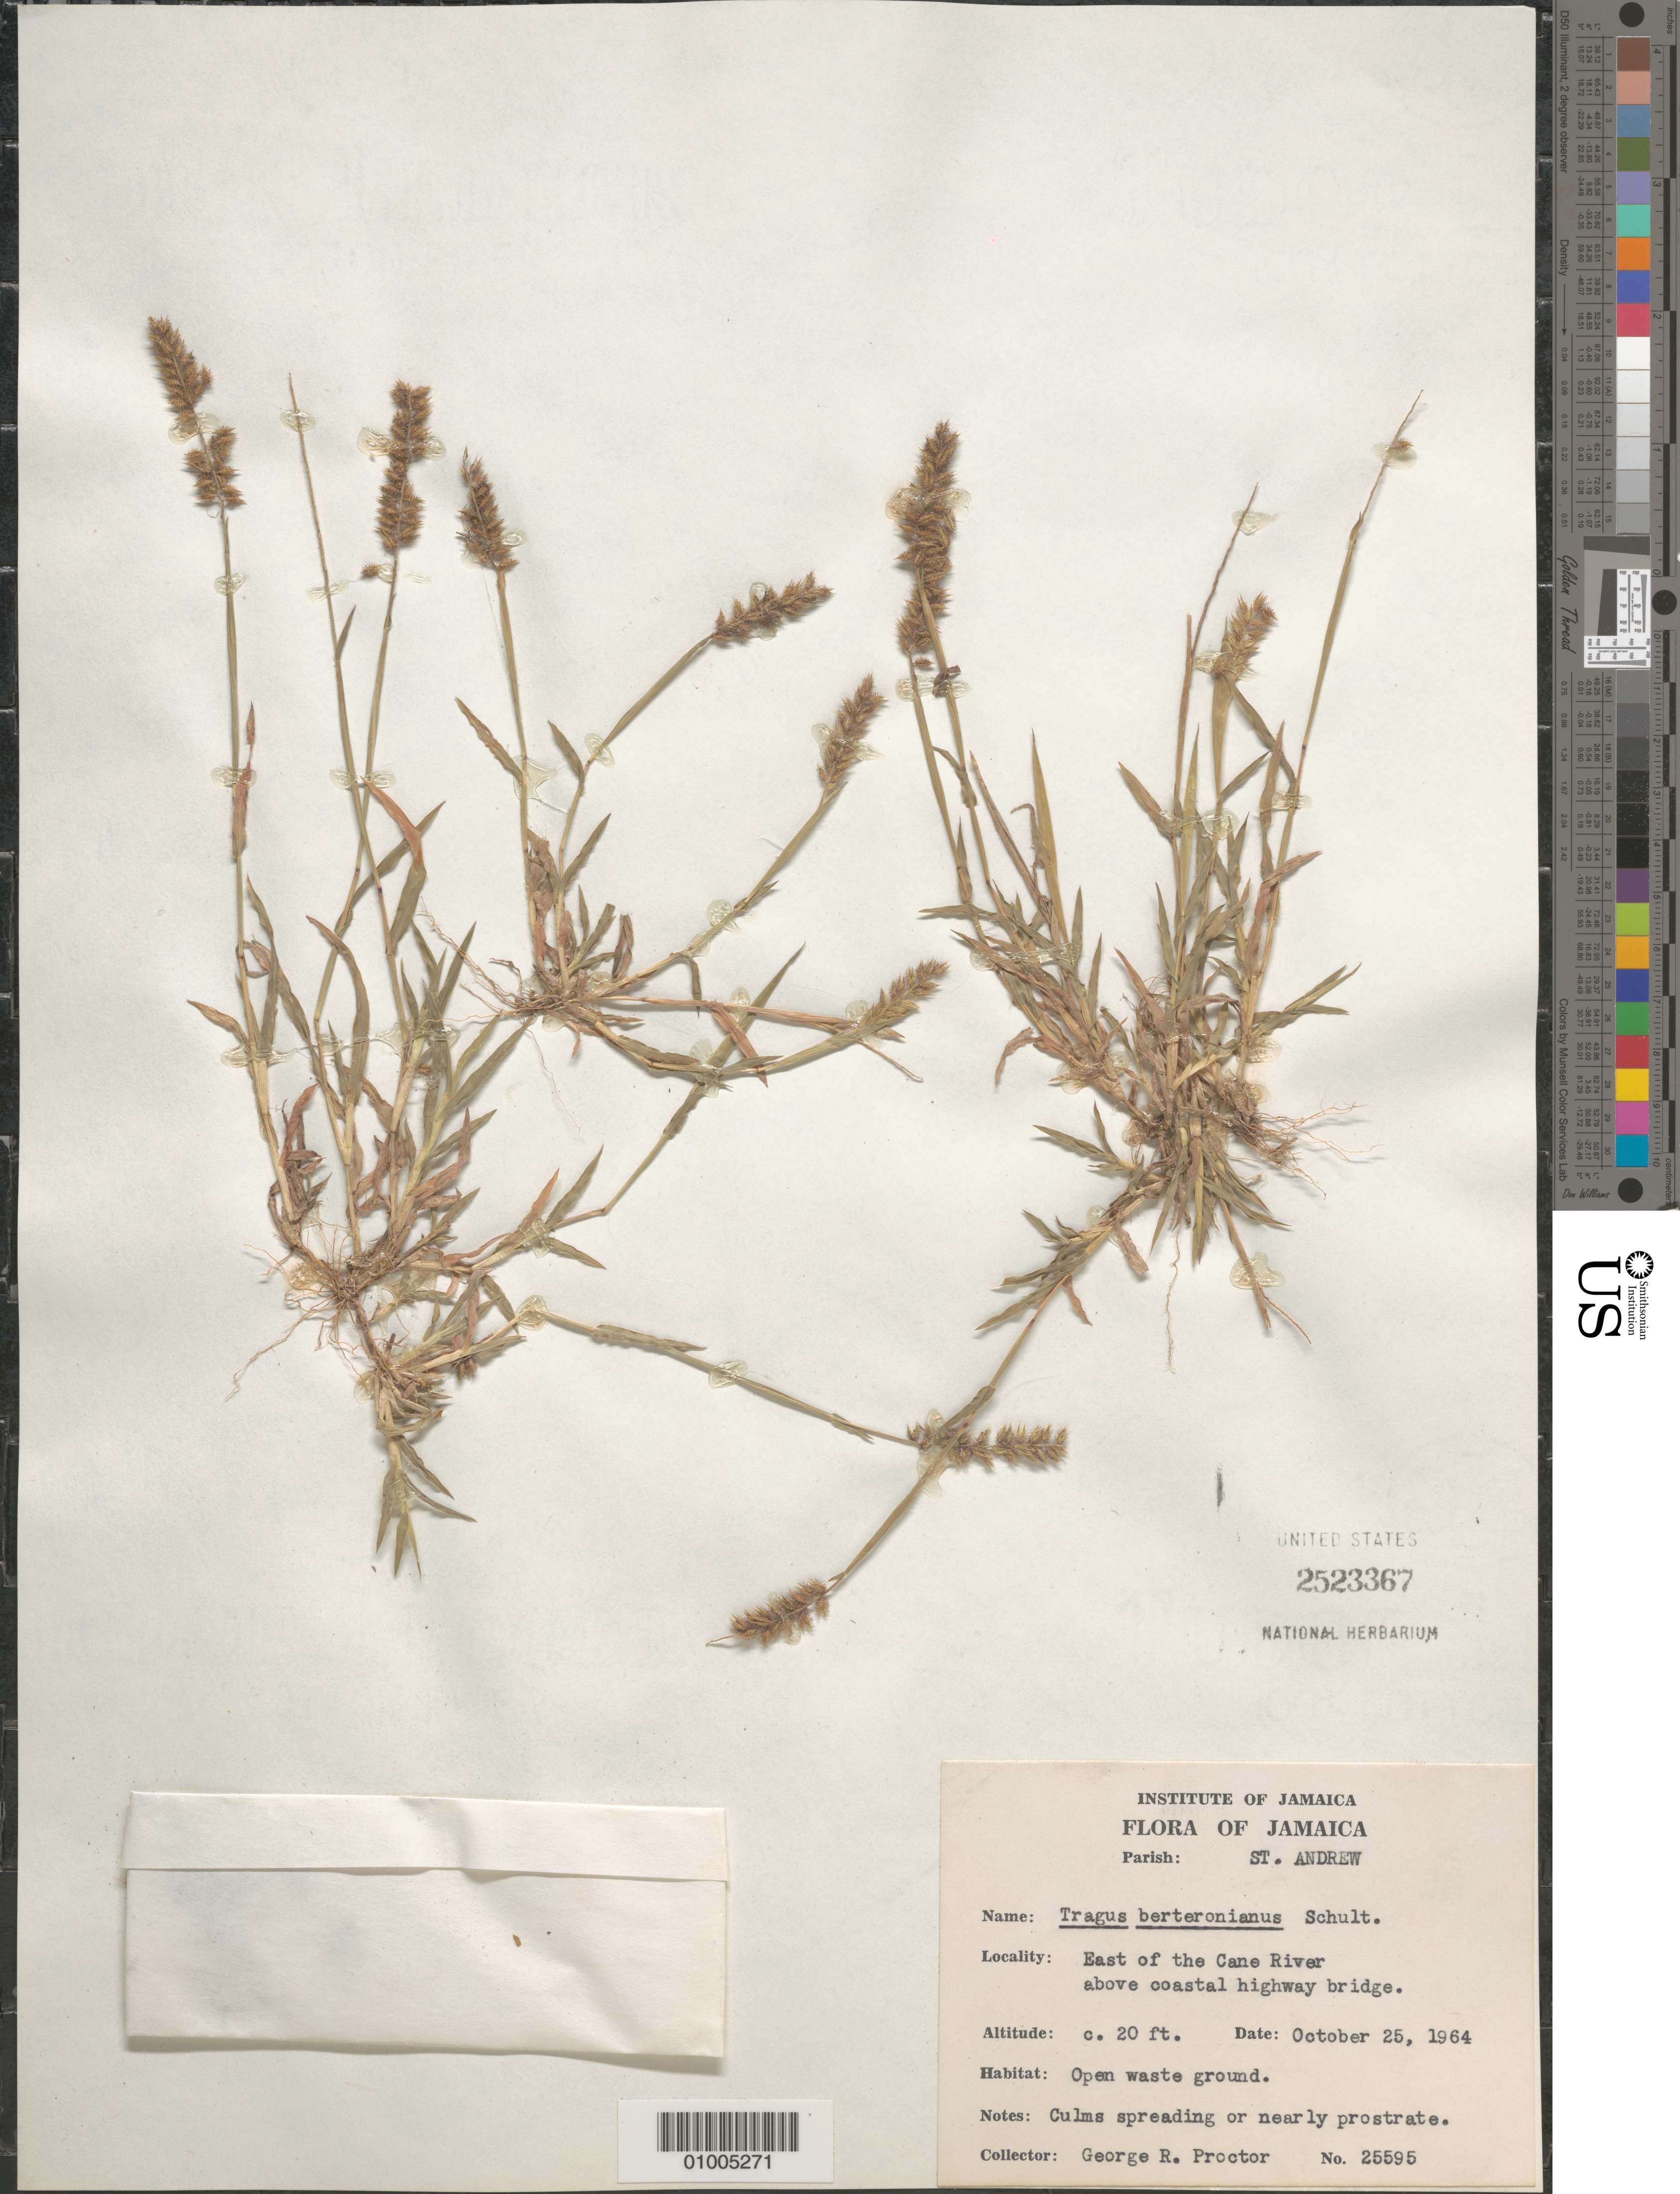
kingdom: Plantae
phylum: Tracheophyta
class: Liliopsida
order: Poales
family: Poaceae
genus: Tragus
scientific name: Tragus berteronianus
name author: Schult.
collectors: G. R. Proctor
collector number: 25595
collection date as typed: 25 Oct 1964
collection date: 1964-10-25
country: Jamaica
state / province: Saint Andrew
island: Jamaica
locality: East of the Cane River above coastal highway bridge. Open Waste ground.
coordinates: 0 N, 0 E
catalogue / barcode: US 2523367